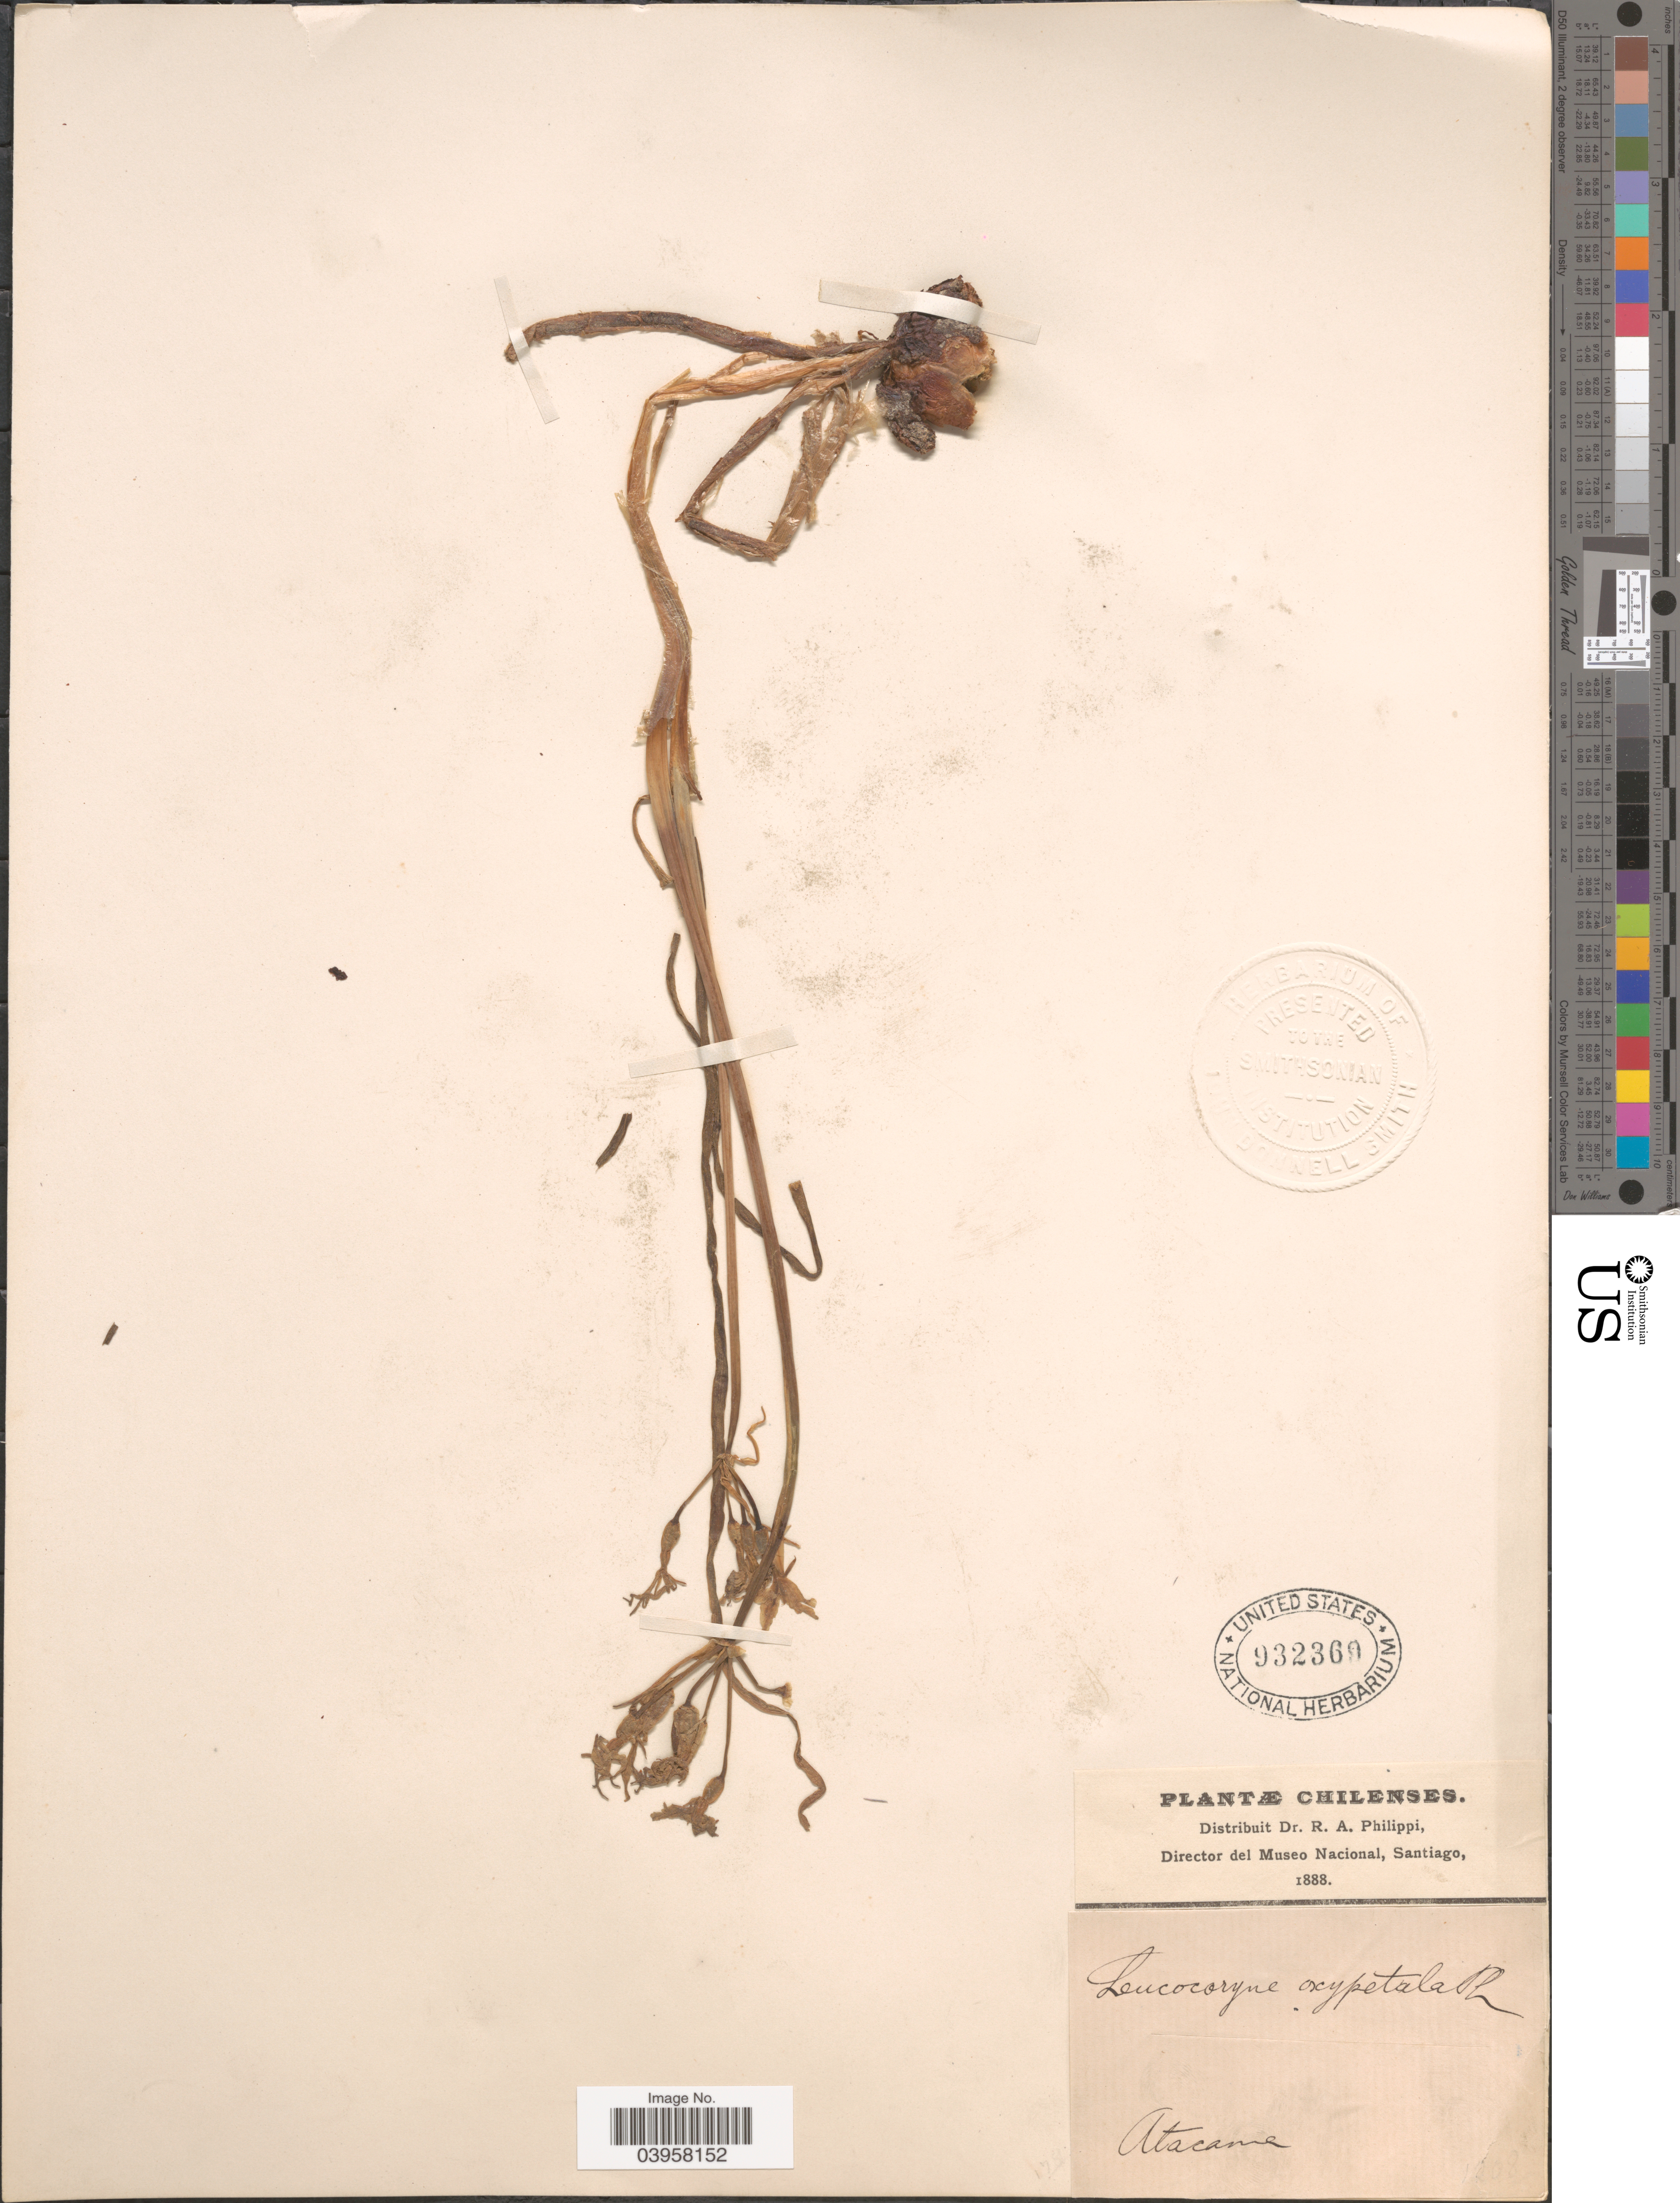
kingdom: Plantae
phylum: Tracheophyta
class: Liliopsida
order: Asparagales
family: Amaryllidaceae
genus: Leucocoryne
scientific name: Leucocoryne oxypetala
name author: Phil.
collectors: ex. herb. R.A. Philippi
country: Chile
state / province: Atacama (III)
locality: Atacama.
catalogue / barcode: US 932369